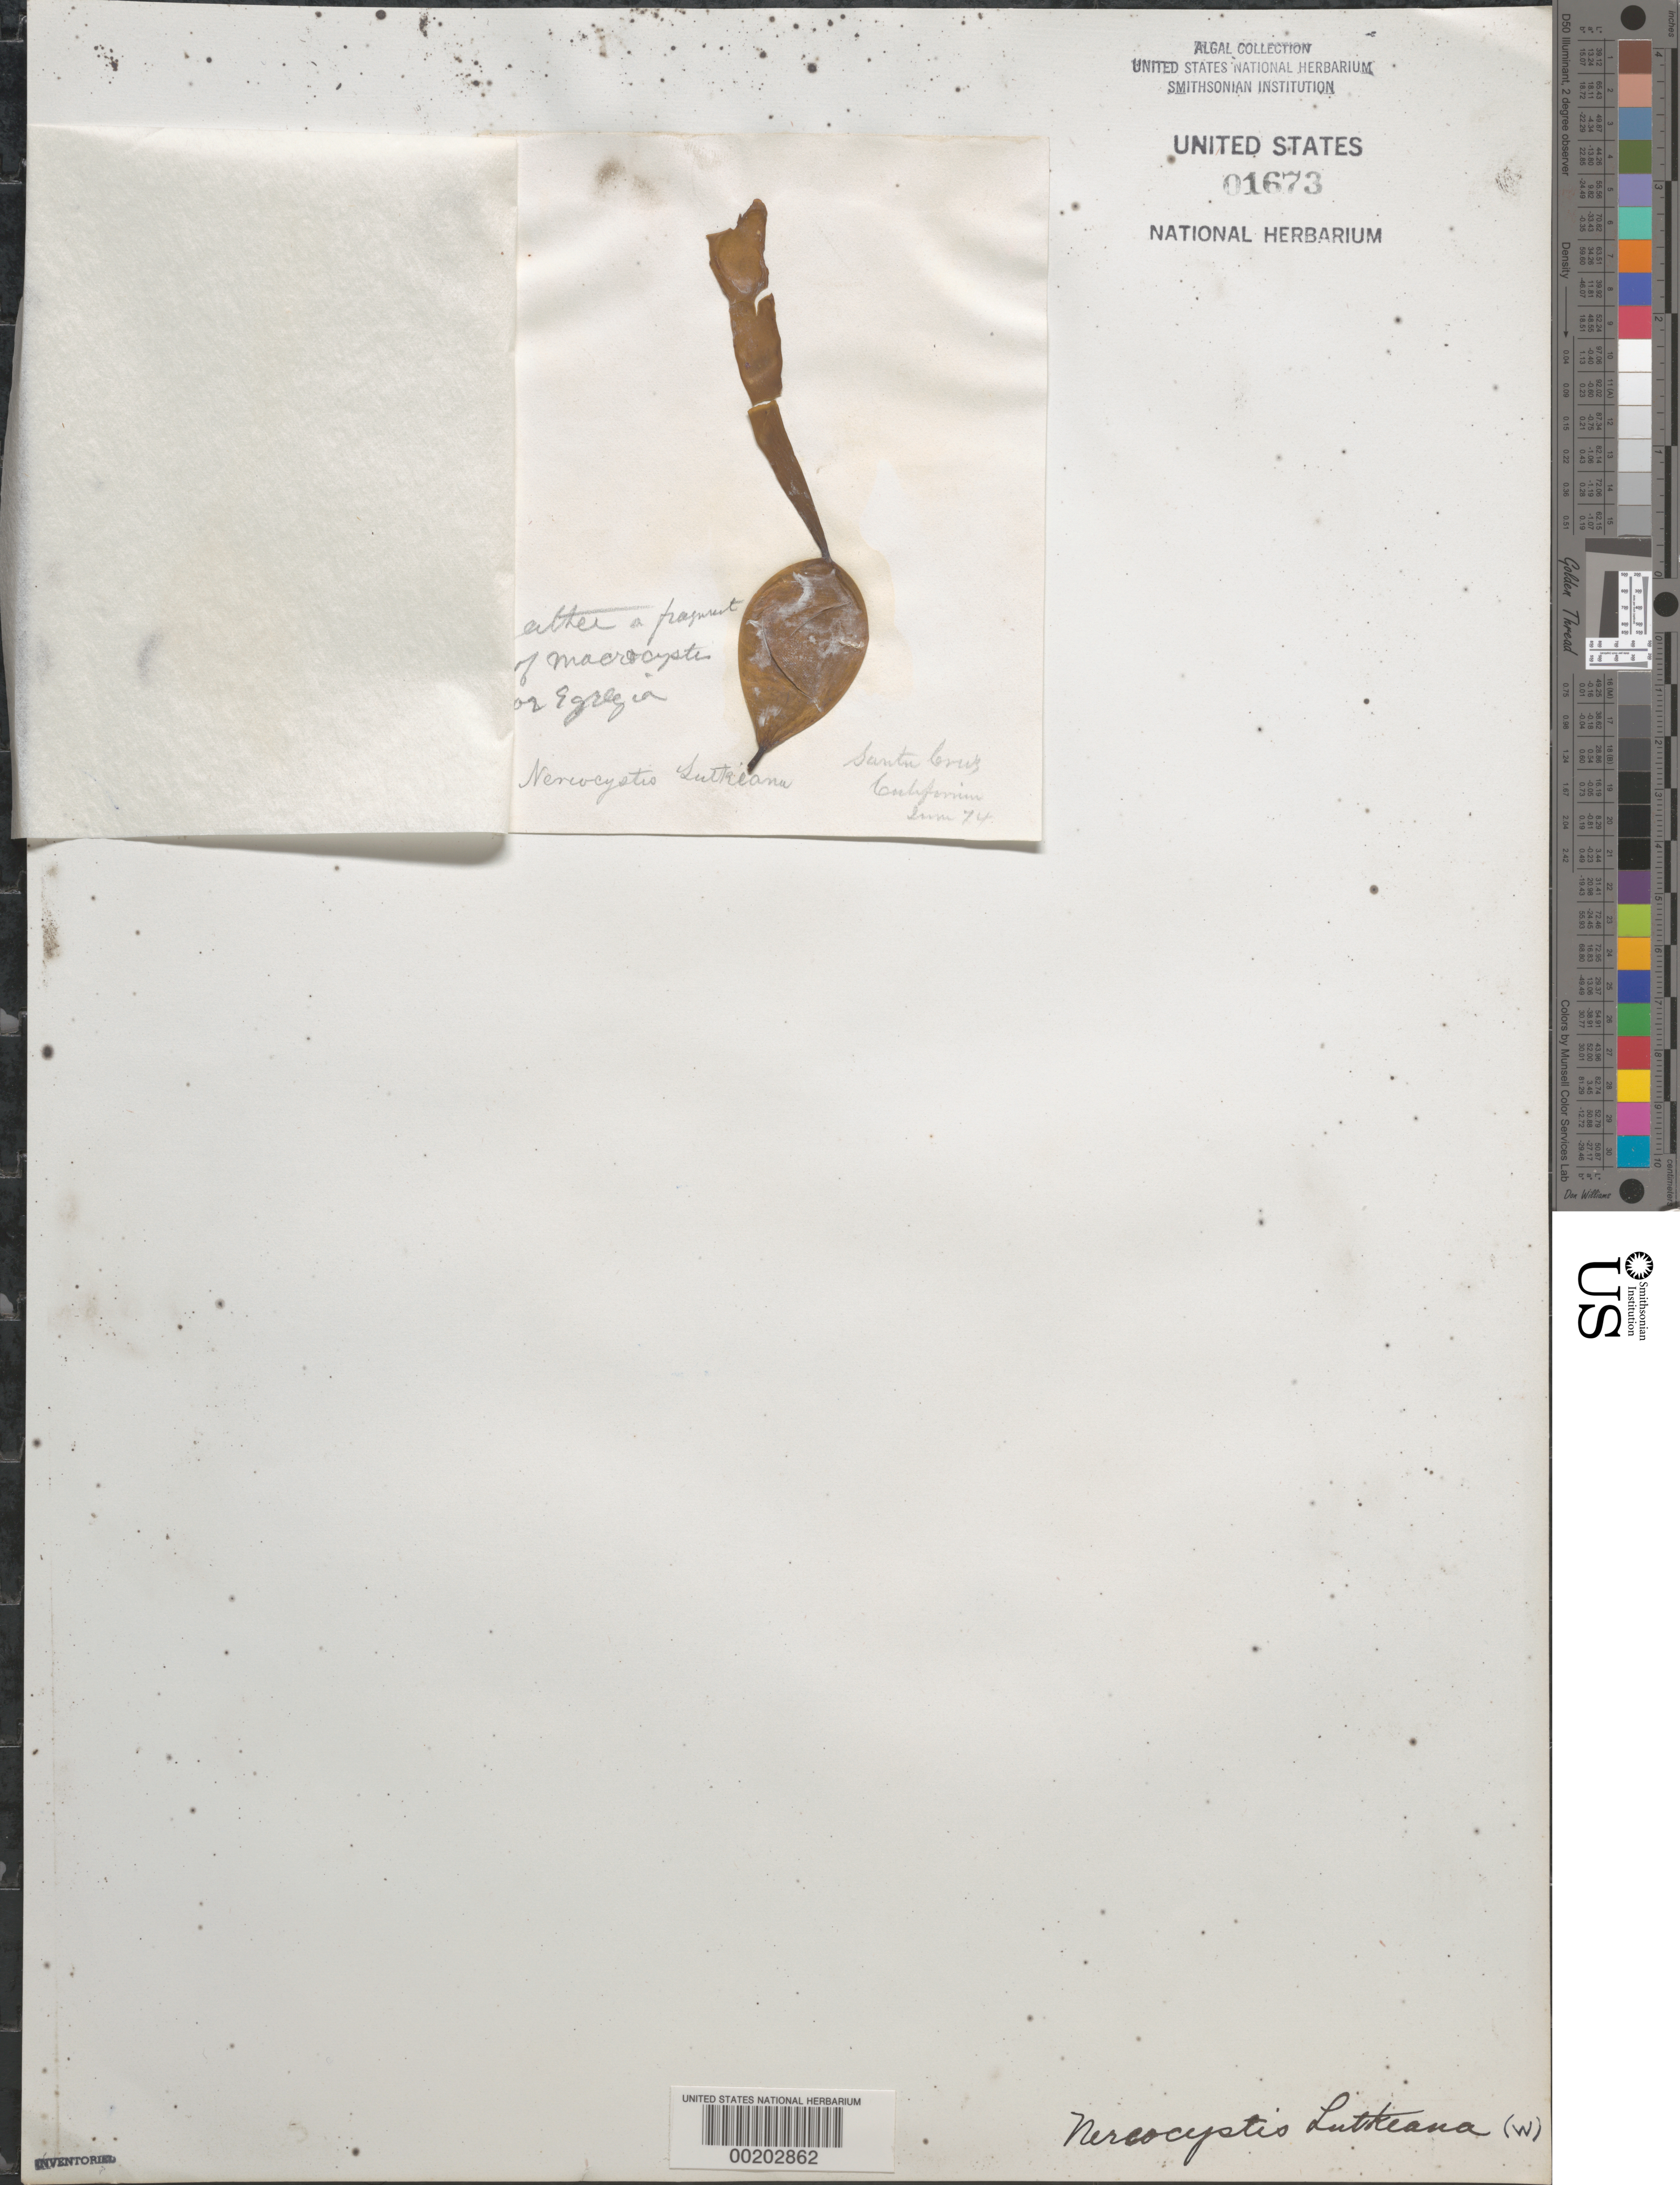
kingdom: Chromista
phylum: Ochrophyta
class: Phaeophyceae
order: Laminariales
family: Laminariaceae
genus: Nereocystis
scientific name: Nereocystis luetkeana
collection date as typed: Jun 1874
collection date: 1874-06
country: United States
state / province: California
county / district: Santa Cruz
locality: Santa Cruz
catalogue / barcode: US 1673